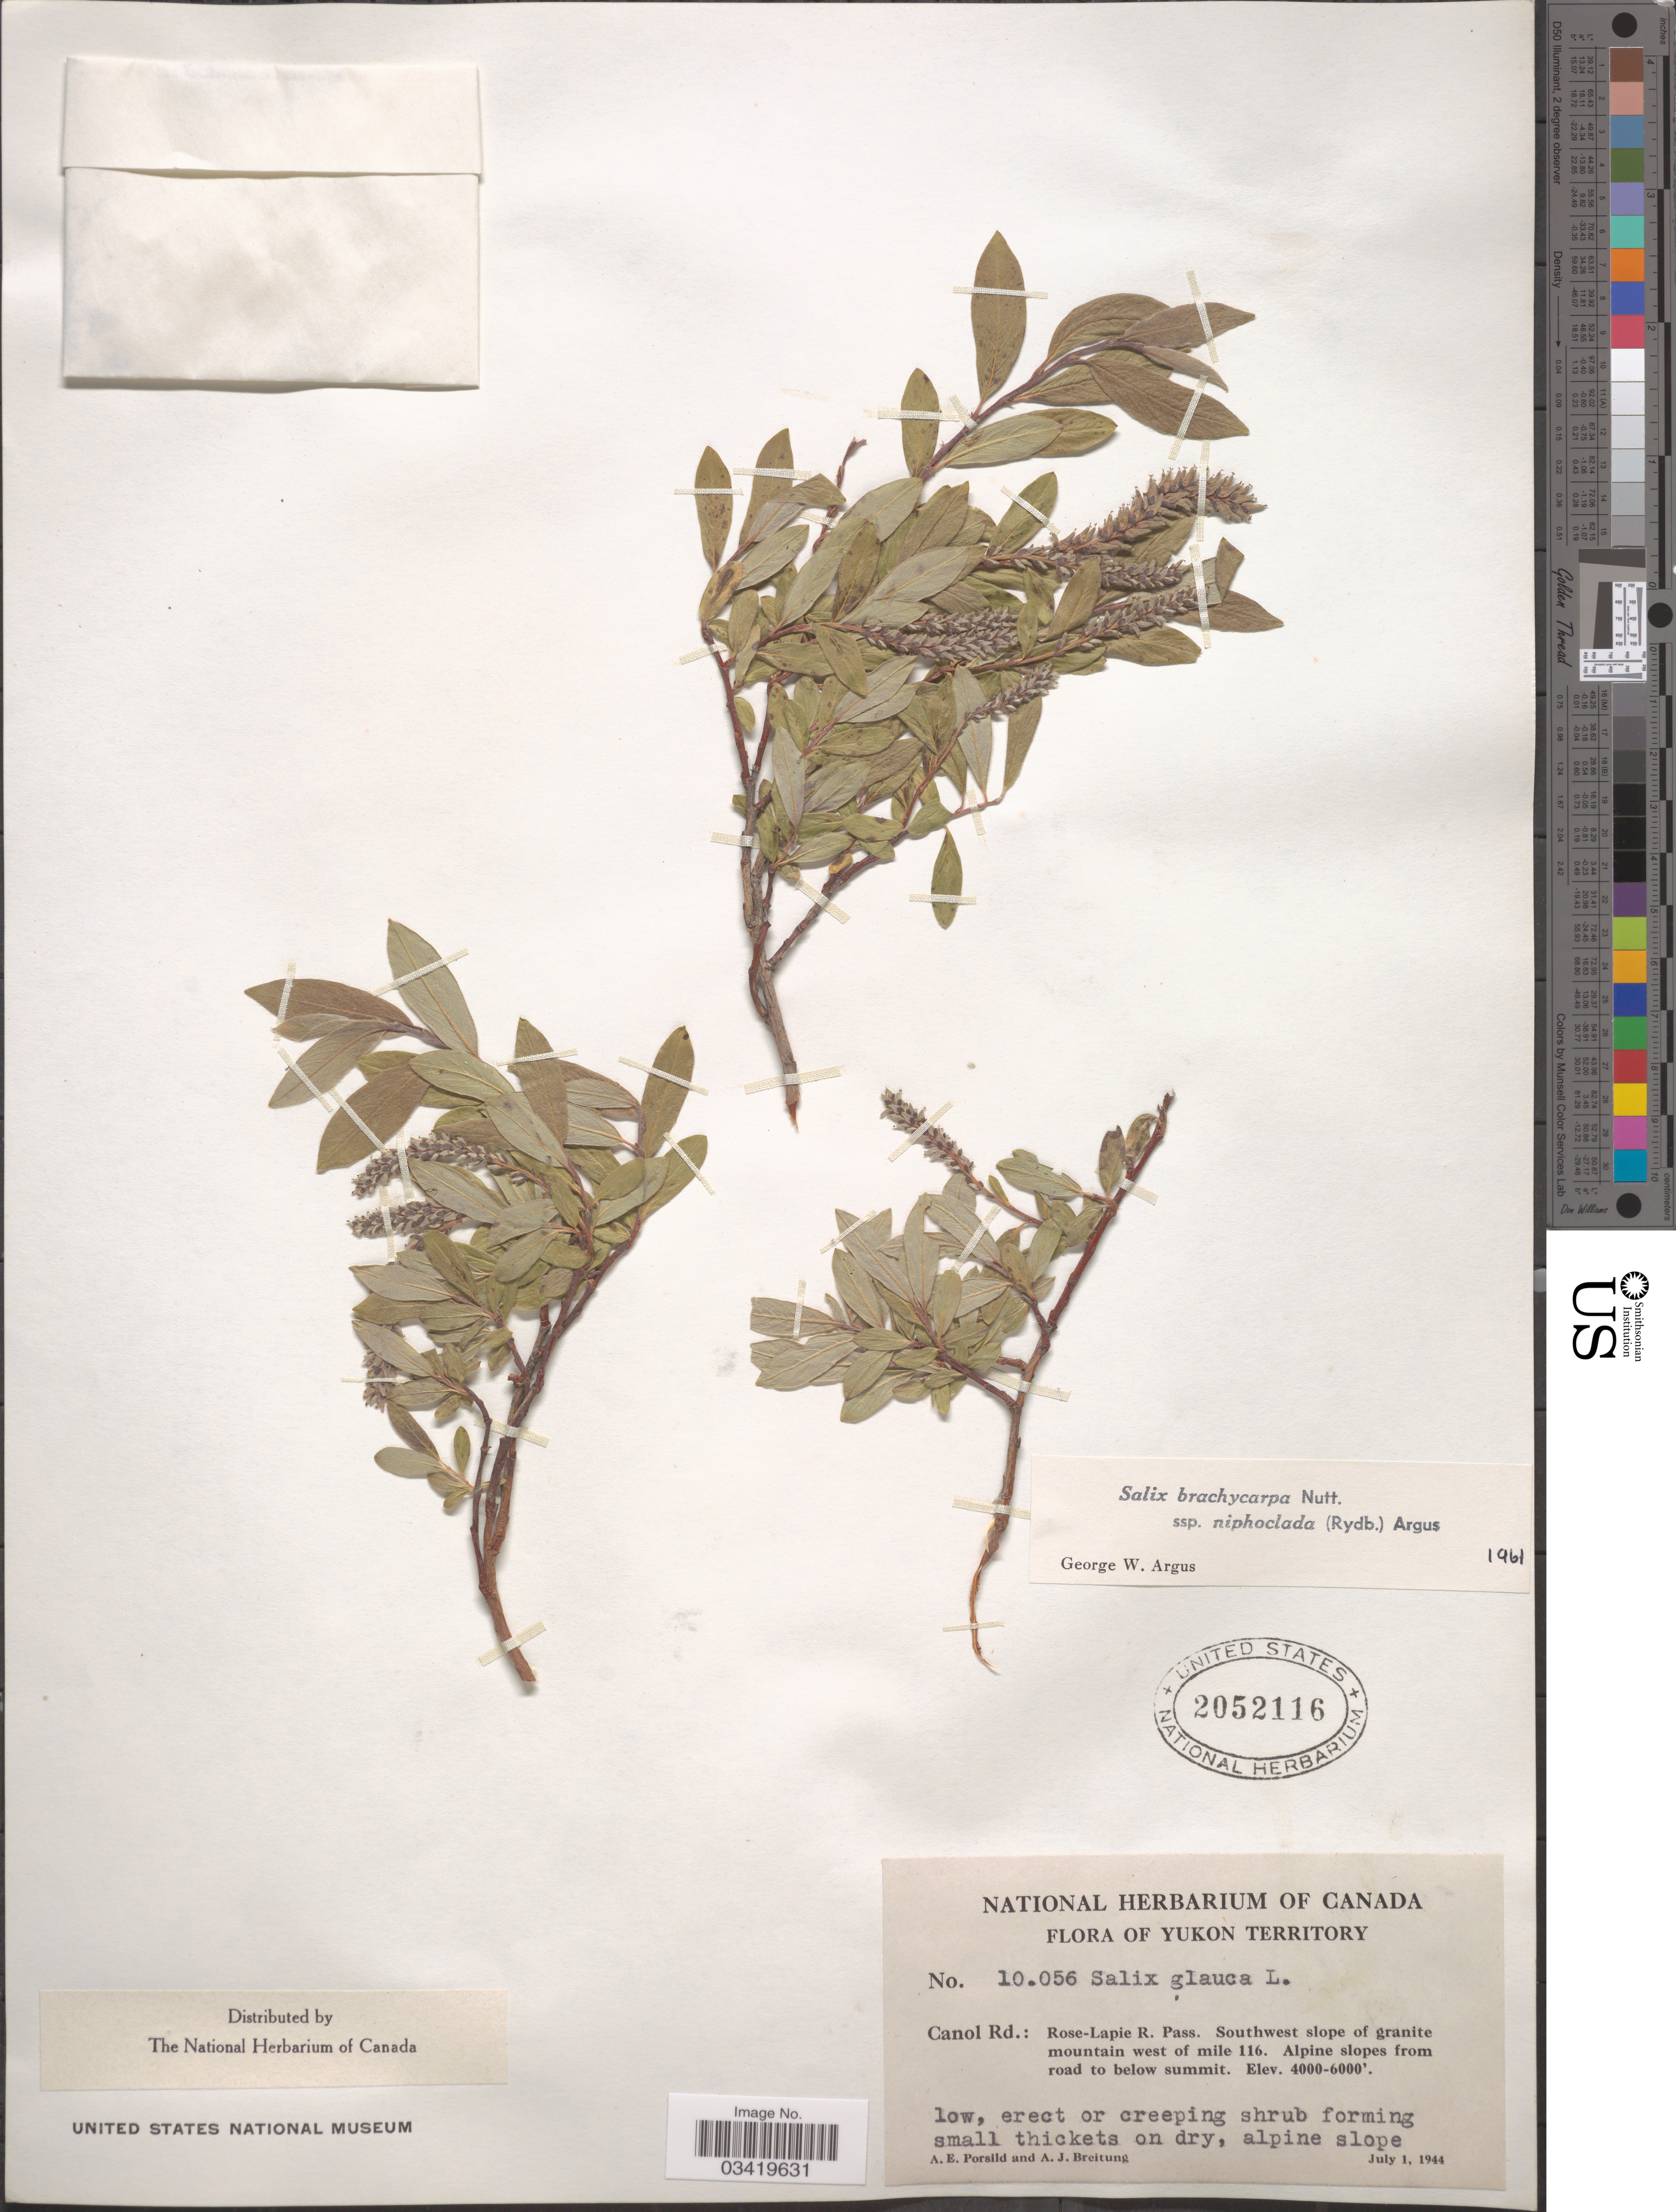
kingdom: Plantae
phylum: Tracheophyta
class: Magnoliopsida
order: Malpighiales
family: Salicaceae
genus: Salix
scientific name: Salix brachycarpa subsp. niphoclada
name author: (Rydb.) Argus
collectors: A. E. Porsild & A. Breitung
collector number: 10056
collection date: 1944-07-01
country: Canada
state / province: Yukon Territory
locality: Canol Rd.: Rose-Lapie R. Pass. Southwest slope of granite mountain west of mile 116. Alpine slopes from road to below summit. Alpine slope.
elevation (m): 1219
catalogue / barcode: US 2052116